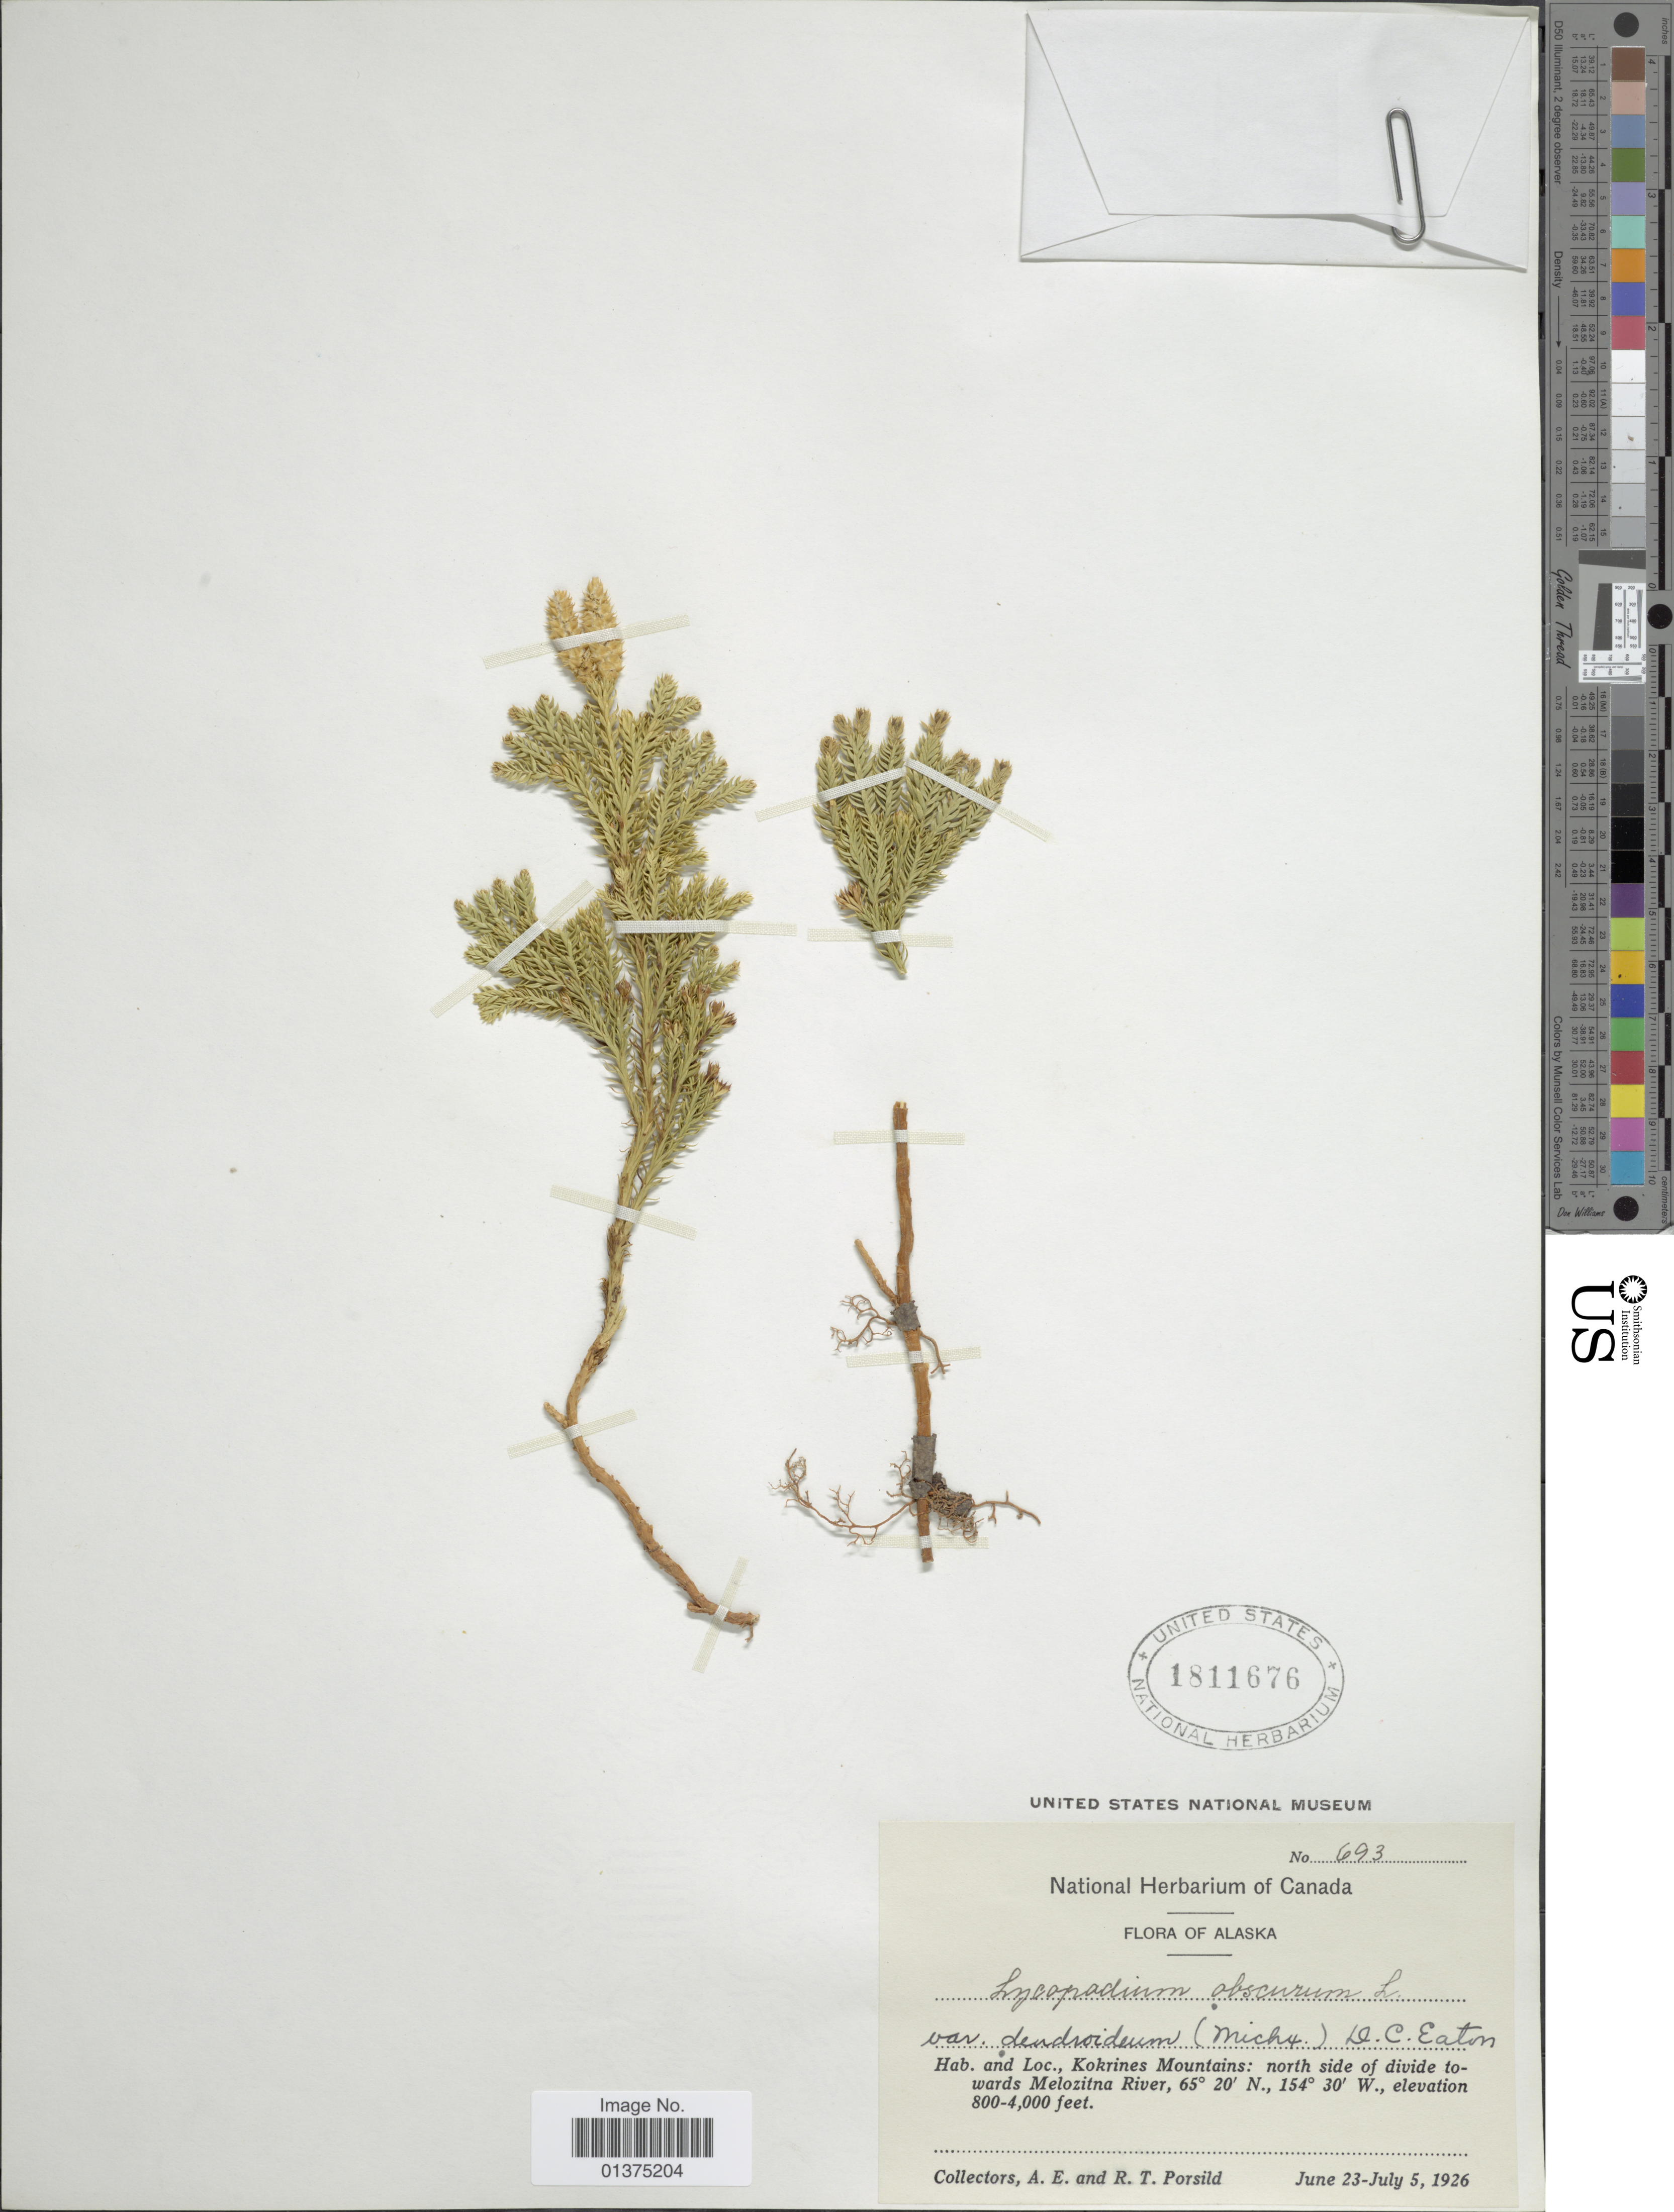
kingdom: Plantae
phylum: Tracheophyta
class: Lycopodiopsida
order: Lycopodiales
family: Lycopodiaceae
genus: Dendrolycopodium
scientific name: Dendrolycopodium dendroideum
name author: (Michx.) A. Haines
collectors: A. E. Porsild & R. T. Porsild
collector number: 693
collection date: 1926-06-23/1926-07-05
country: United States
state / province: Alaska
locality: Kokrines Mountains: north side of divide towards Melozitna River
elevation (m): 244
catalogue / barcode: US 1811676